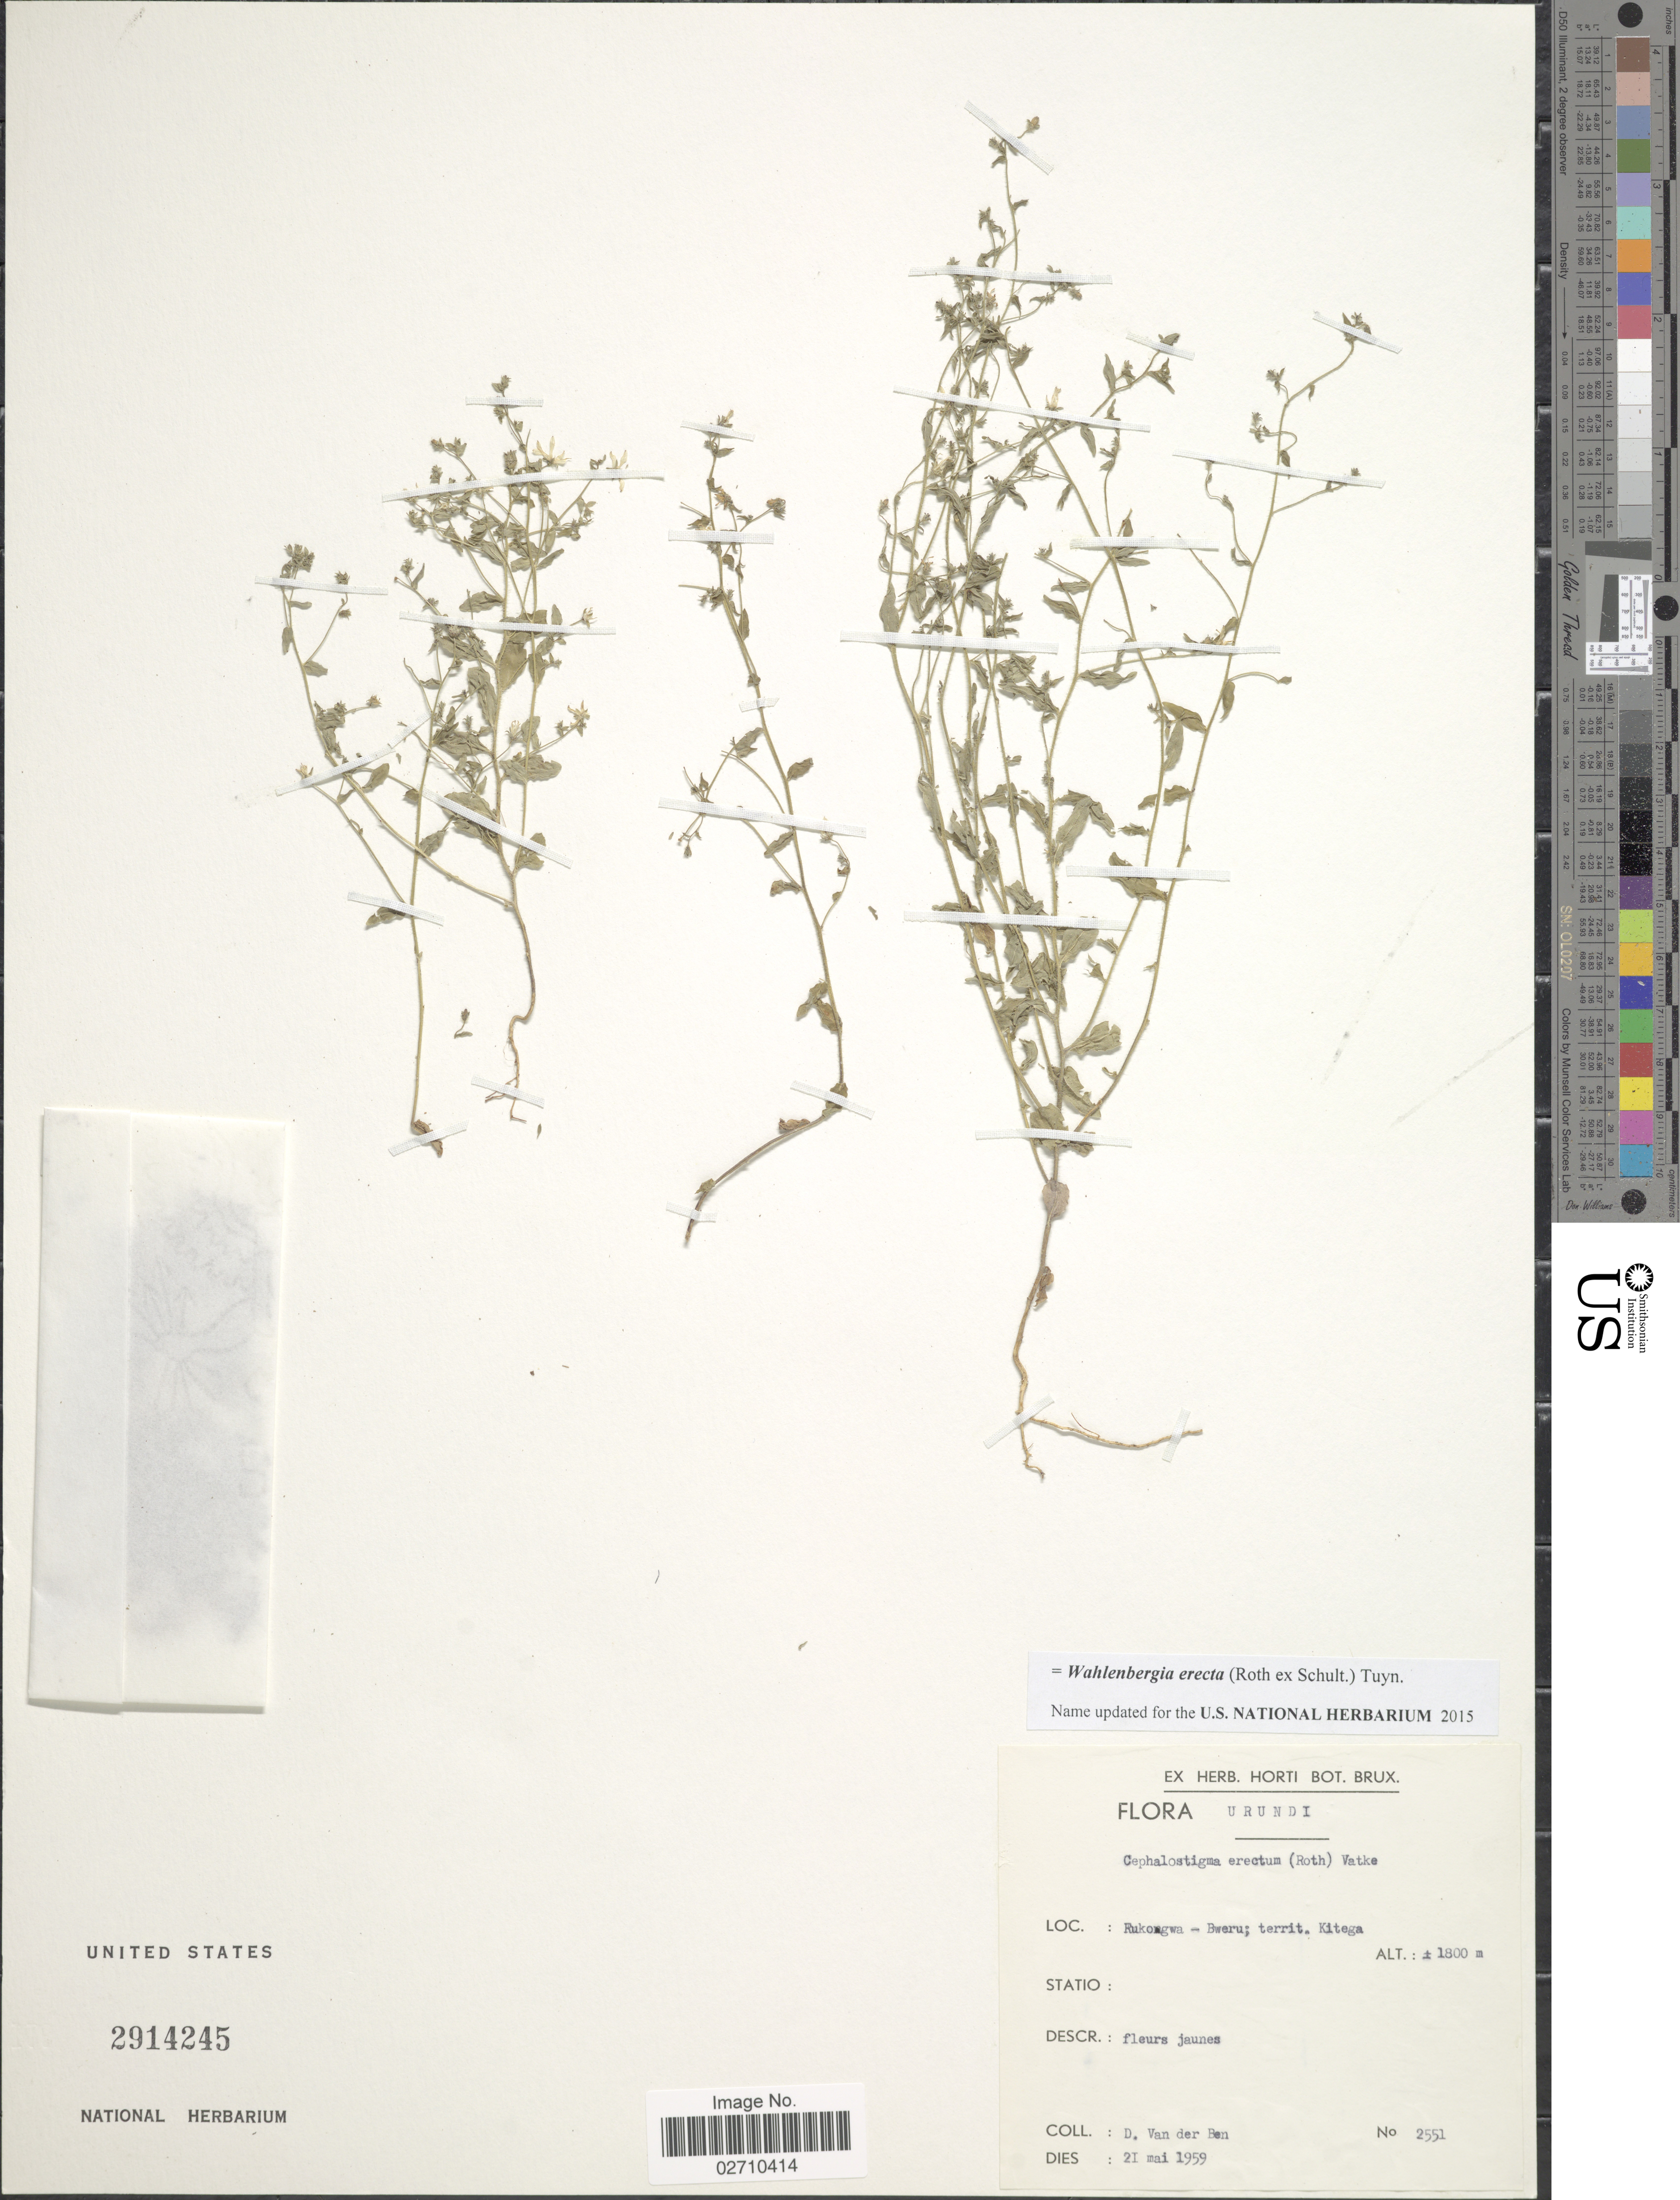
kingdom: Plantae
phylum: Tracheophyta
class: Magnoliopsida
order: Asterales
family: Campanulaceae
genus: Wahlenbergia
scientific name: Wahlenbergia erecta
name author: (Roth ex Schult.) Tuyn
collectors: D. Van Der Ben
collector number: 2551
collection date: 1959-05-21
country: Burundi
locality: Urundi. Rukongwa - Bweru; territ. Kitega.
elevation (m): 1800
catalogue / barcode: US 2914245